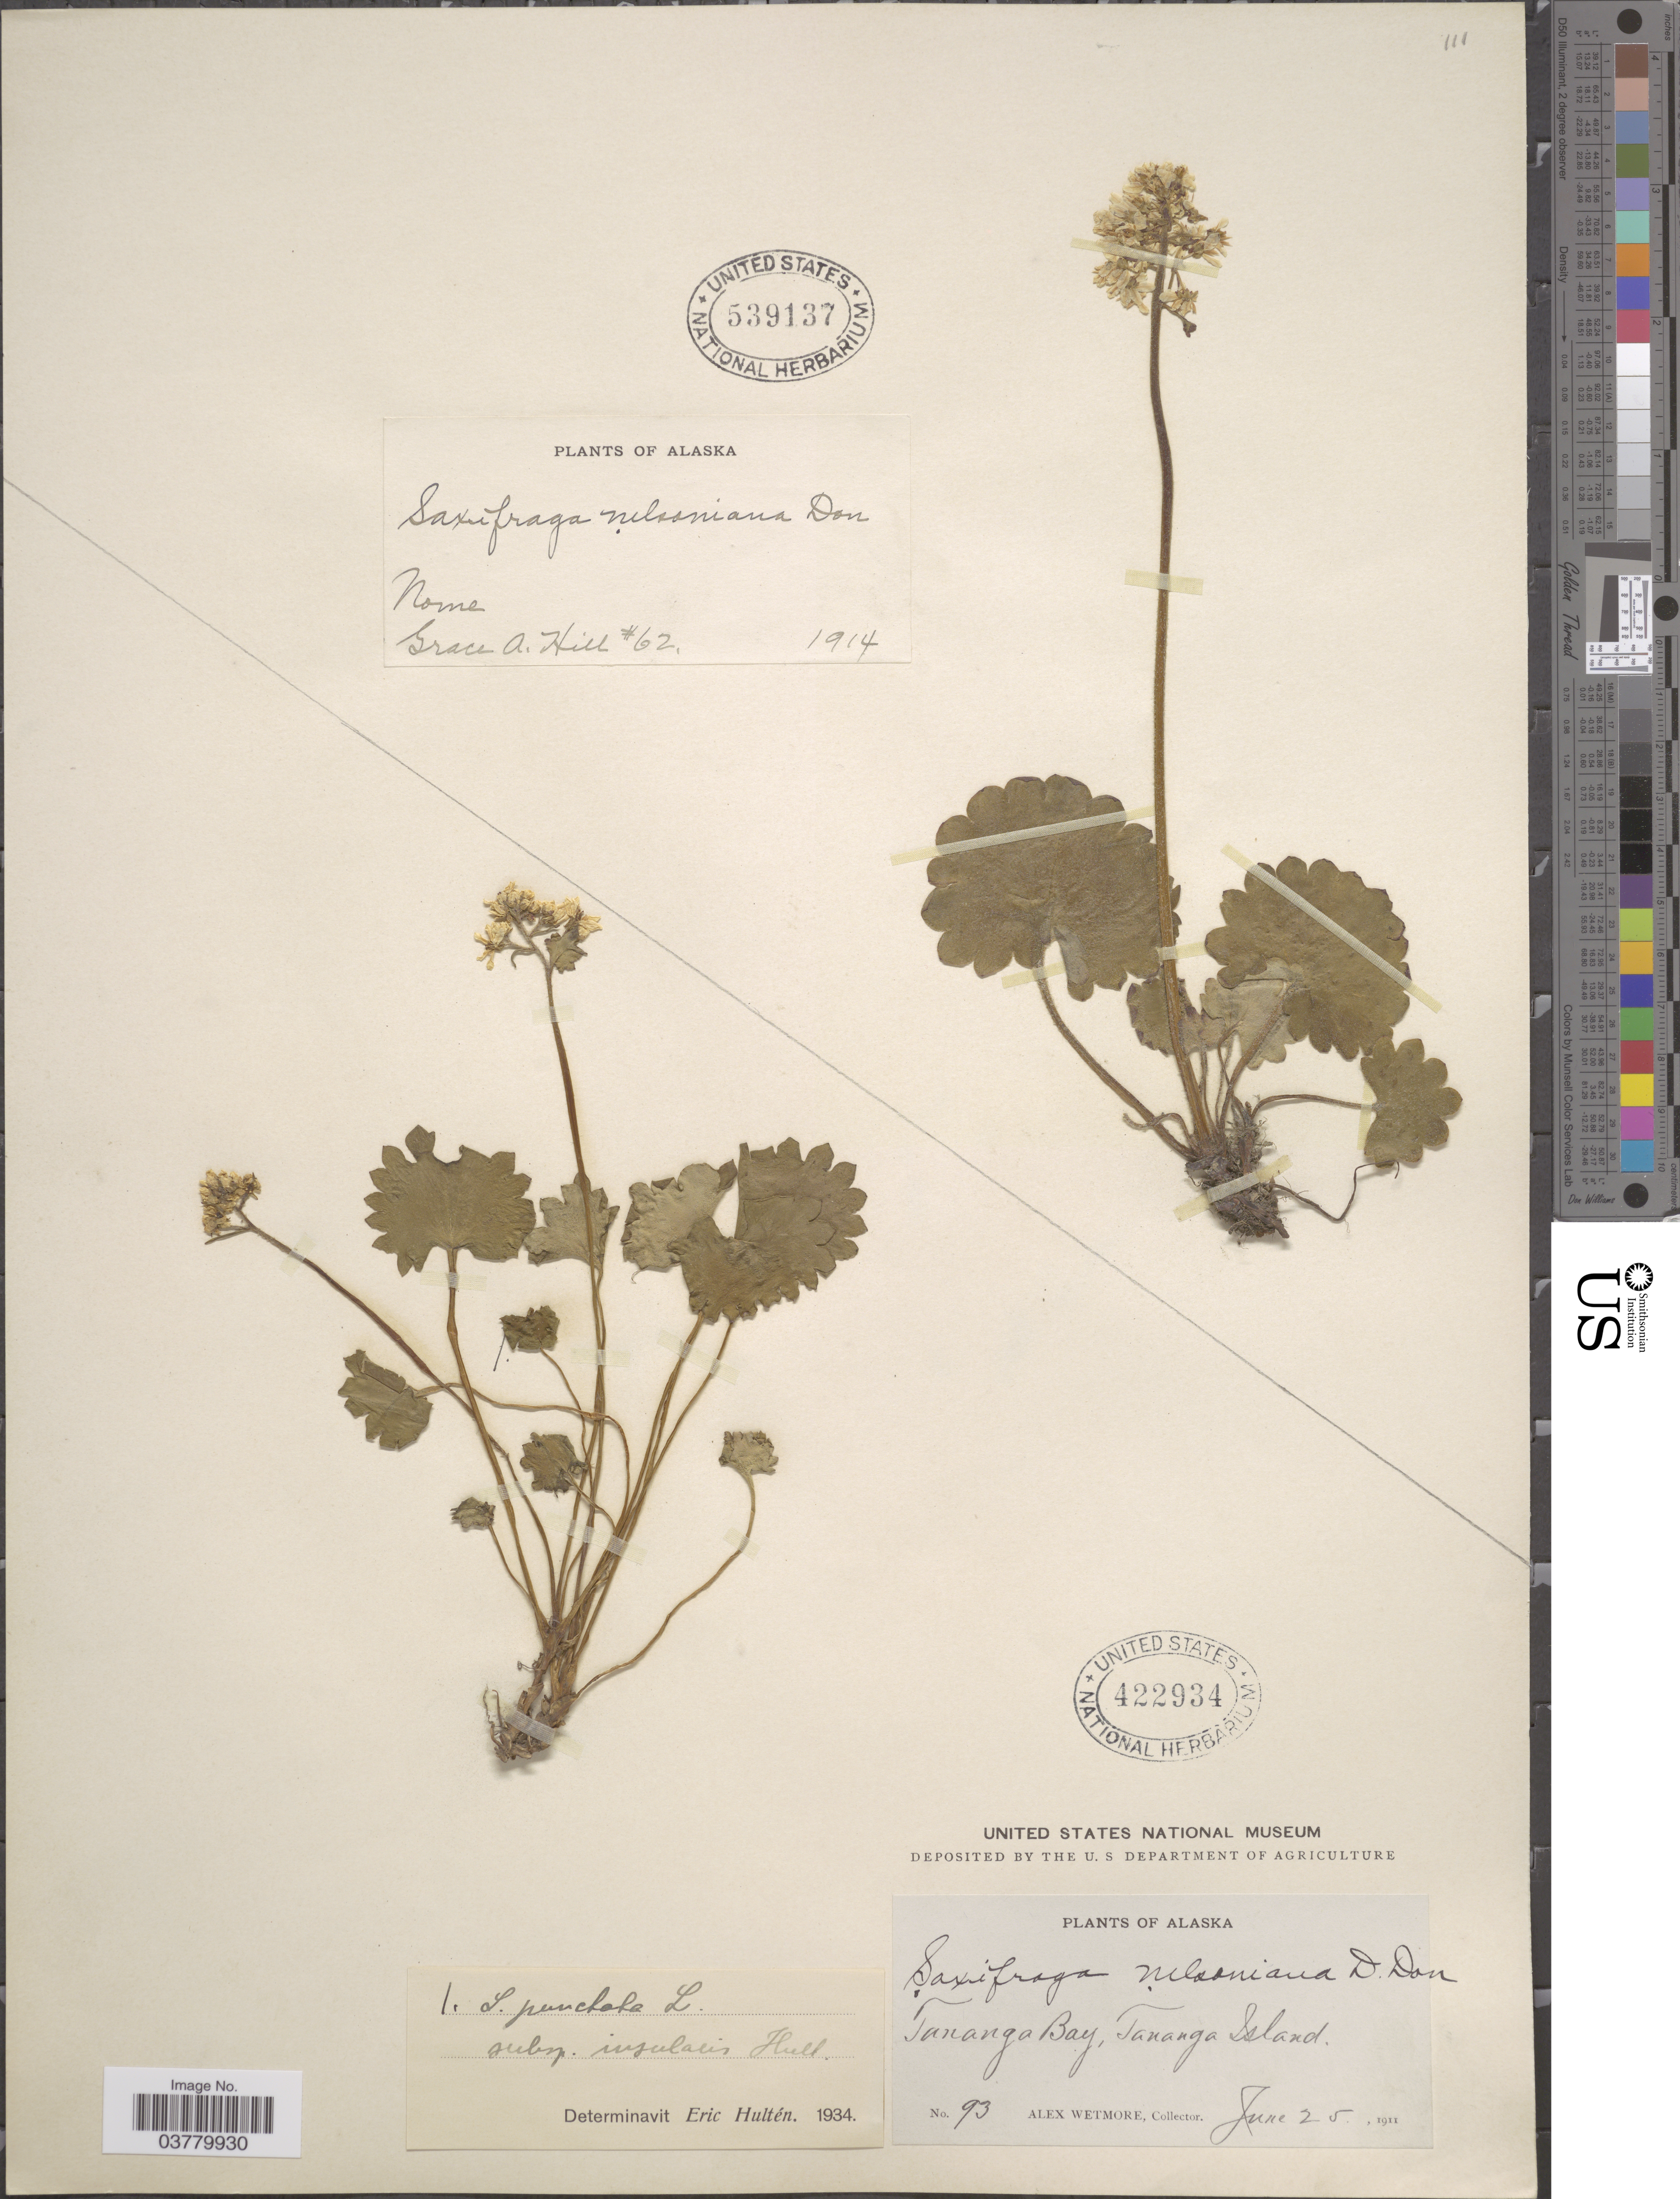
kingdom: Plantae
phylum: Tracheophyta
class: Magnoliopsida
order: Saxifragales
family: Saxifragaceae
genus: Micranthes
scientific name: Micranthes nelsoniana var. insularis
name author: (Hultén) Gornall & H. Ohba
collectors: G. A. Hill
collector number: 62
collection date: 1914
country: United States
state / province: Alaska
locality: Nome.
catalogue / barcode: US 539137